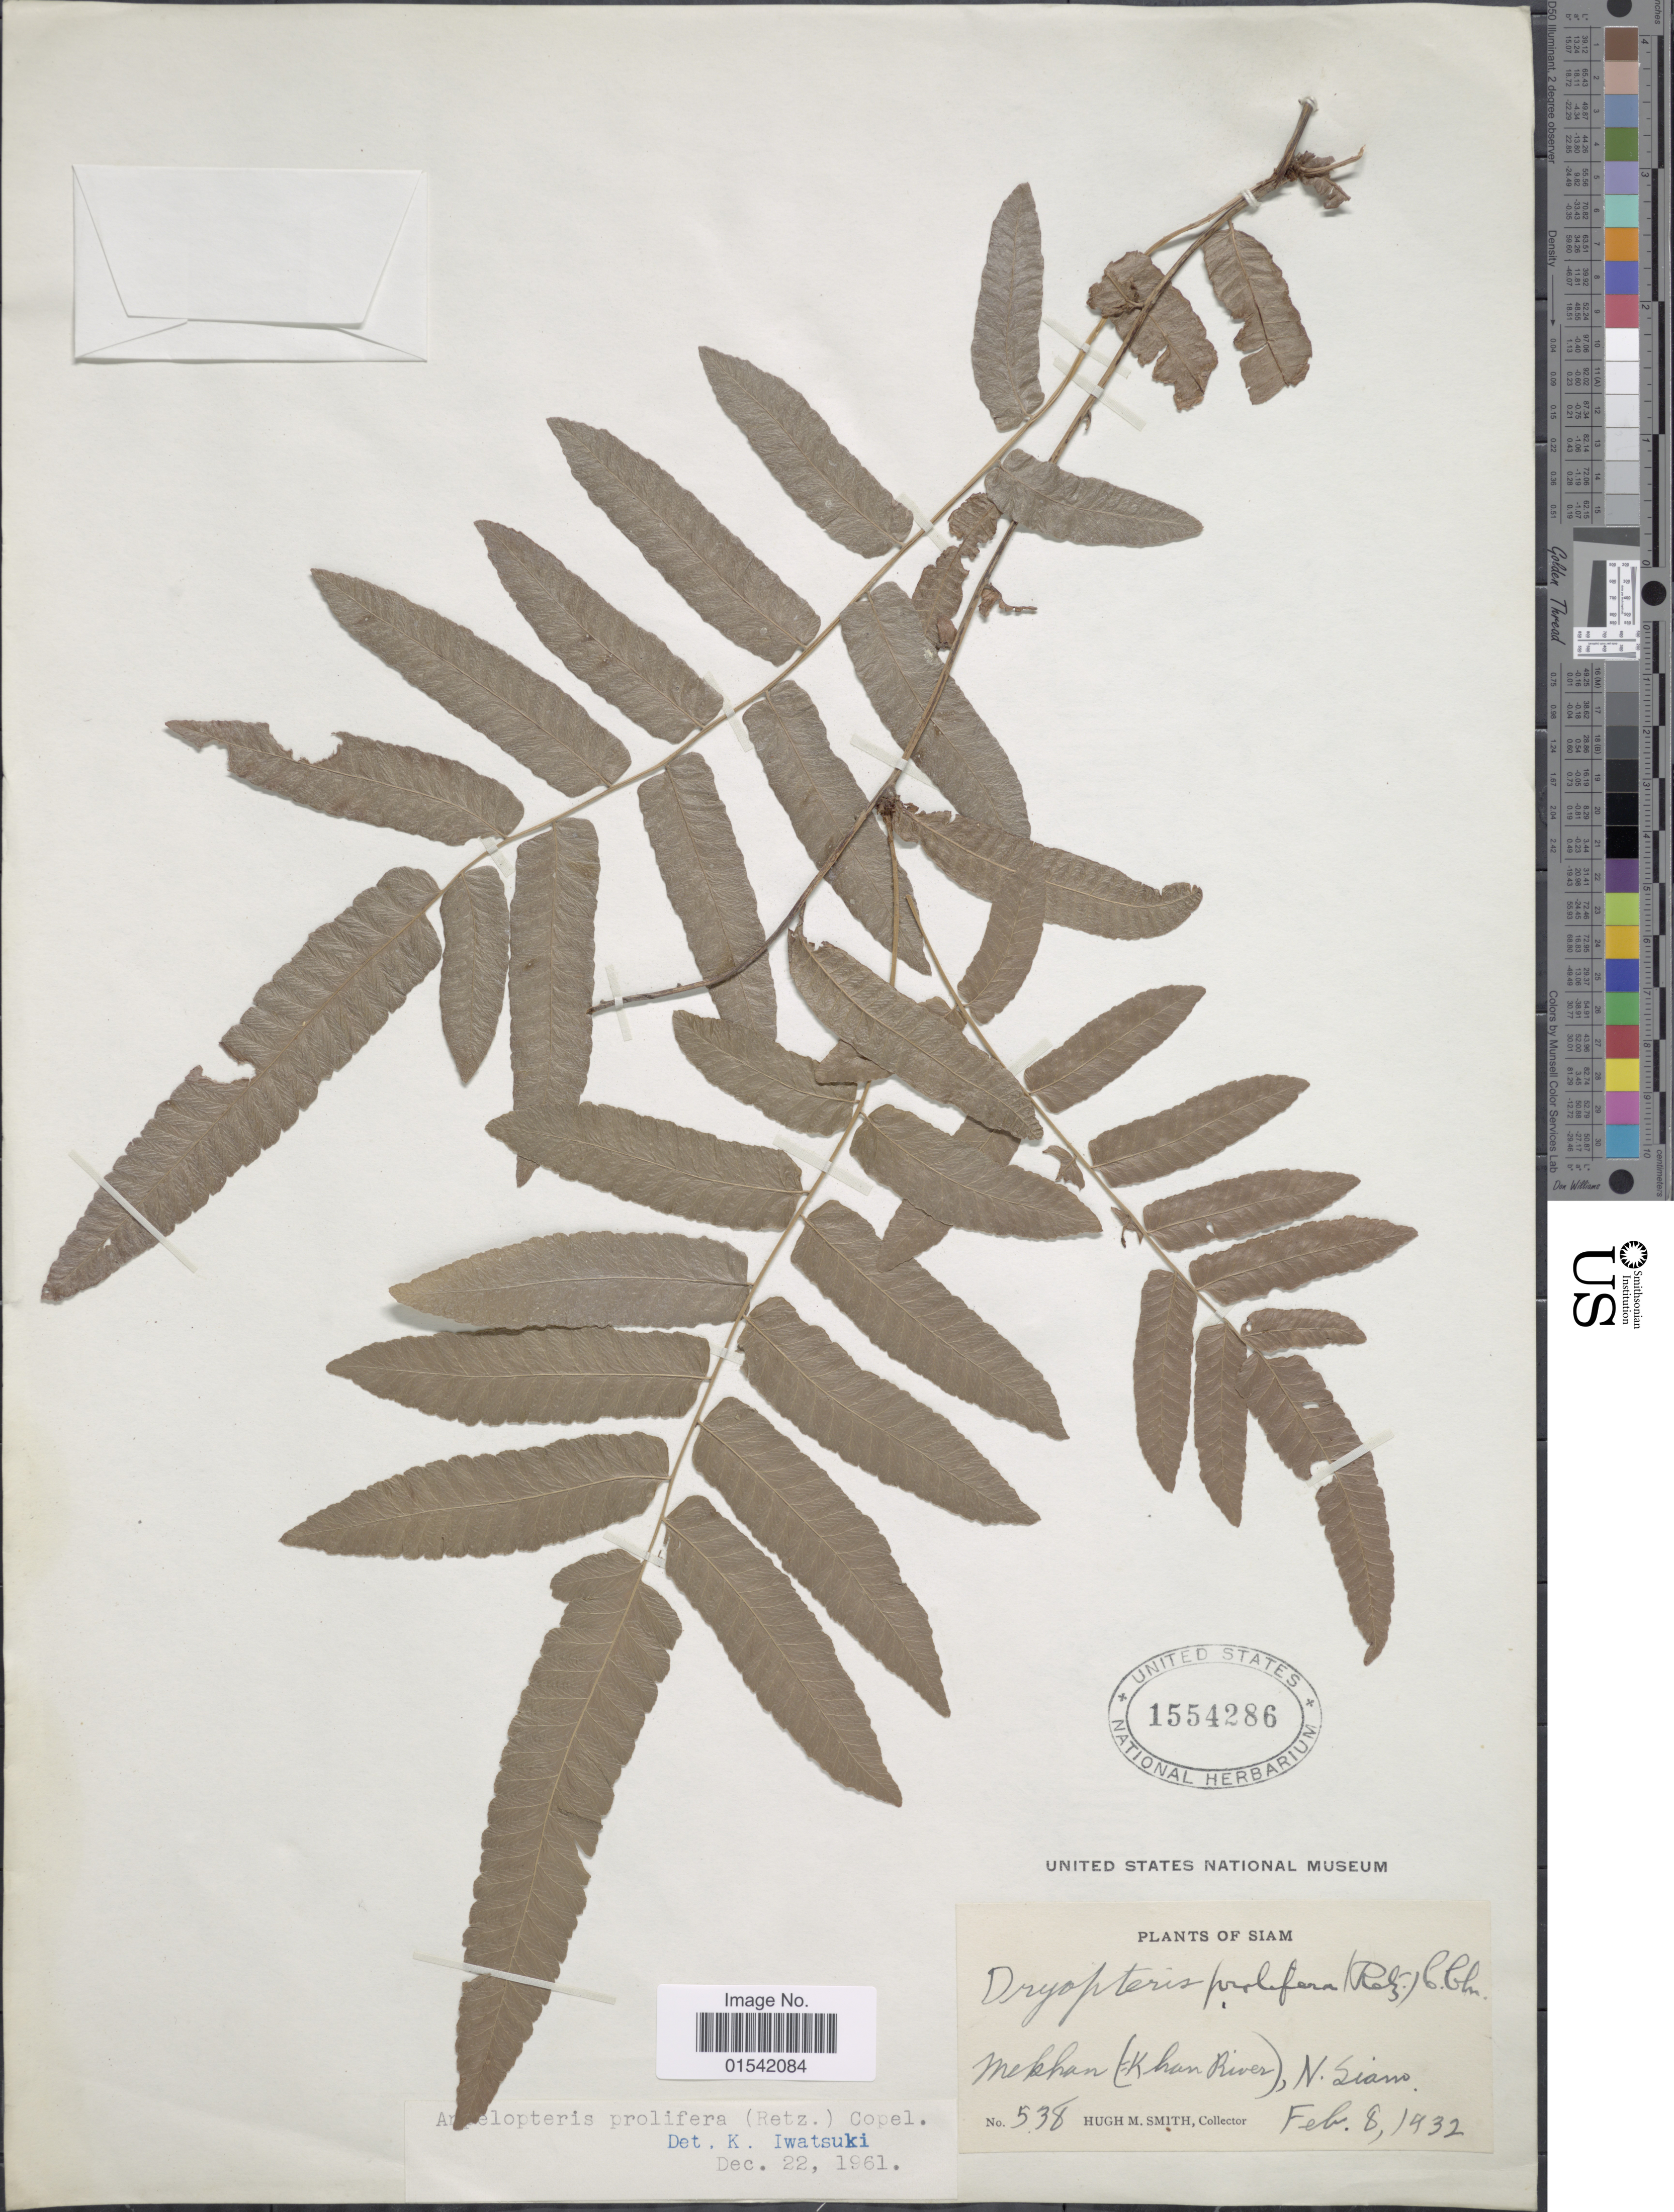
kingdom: Plantae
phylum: Tracheophyta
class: Polypodiopsida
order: Polypodiales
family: Thelypteridaceae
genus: Ampelopteris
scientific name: Ampelopteris prolifera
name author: (Retz.) Copel.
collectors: H. M. Smith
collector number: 538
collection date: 1932-02-08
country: Thailand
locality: Siam, Mekhan (=Khan River), N. Siam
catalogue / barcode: US 1554286